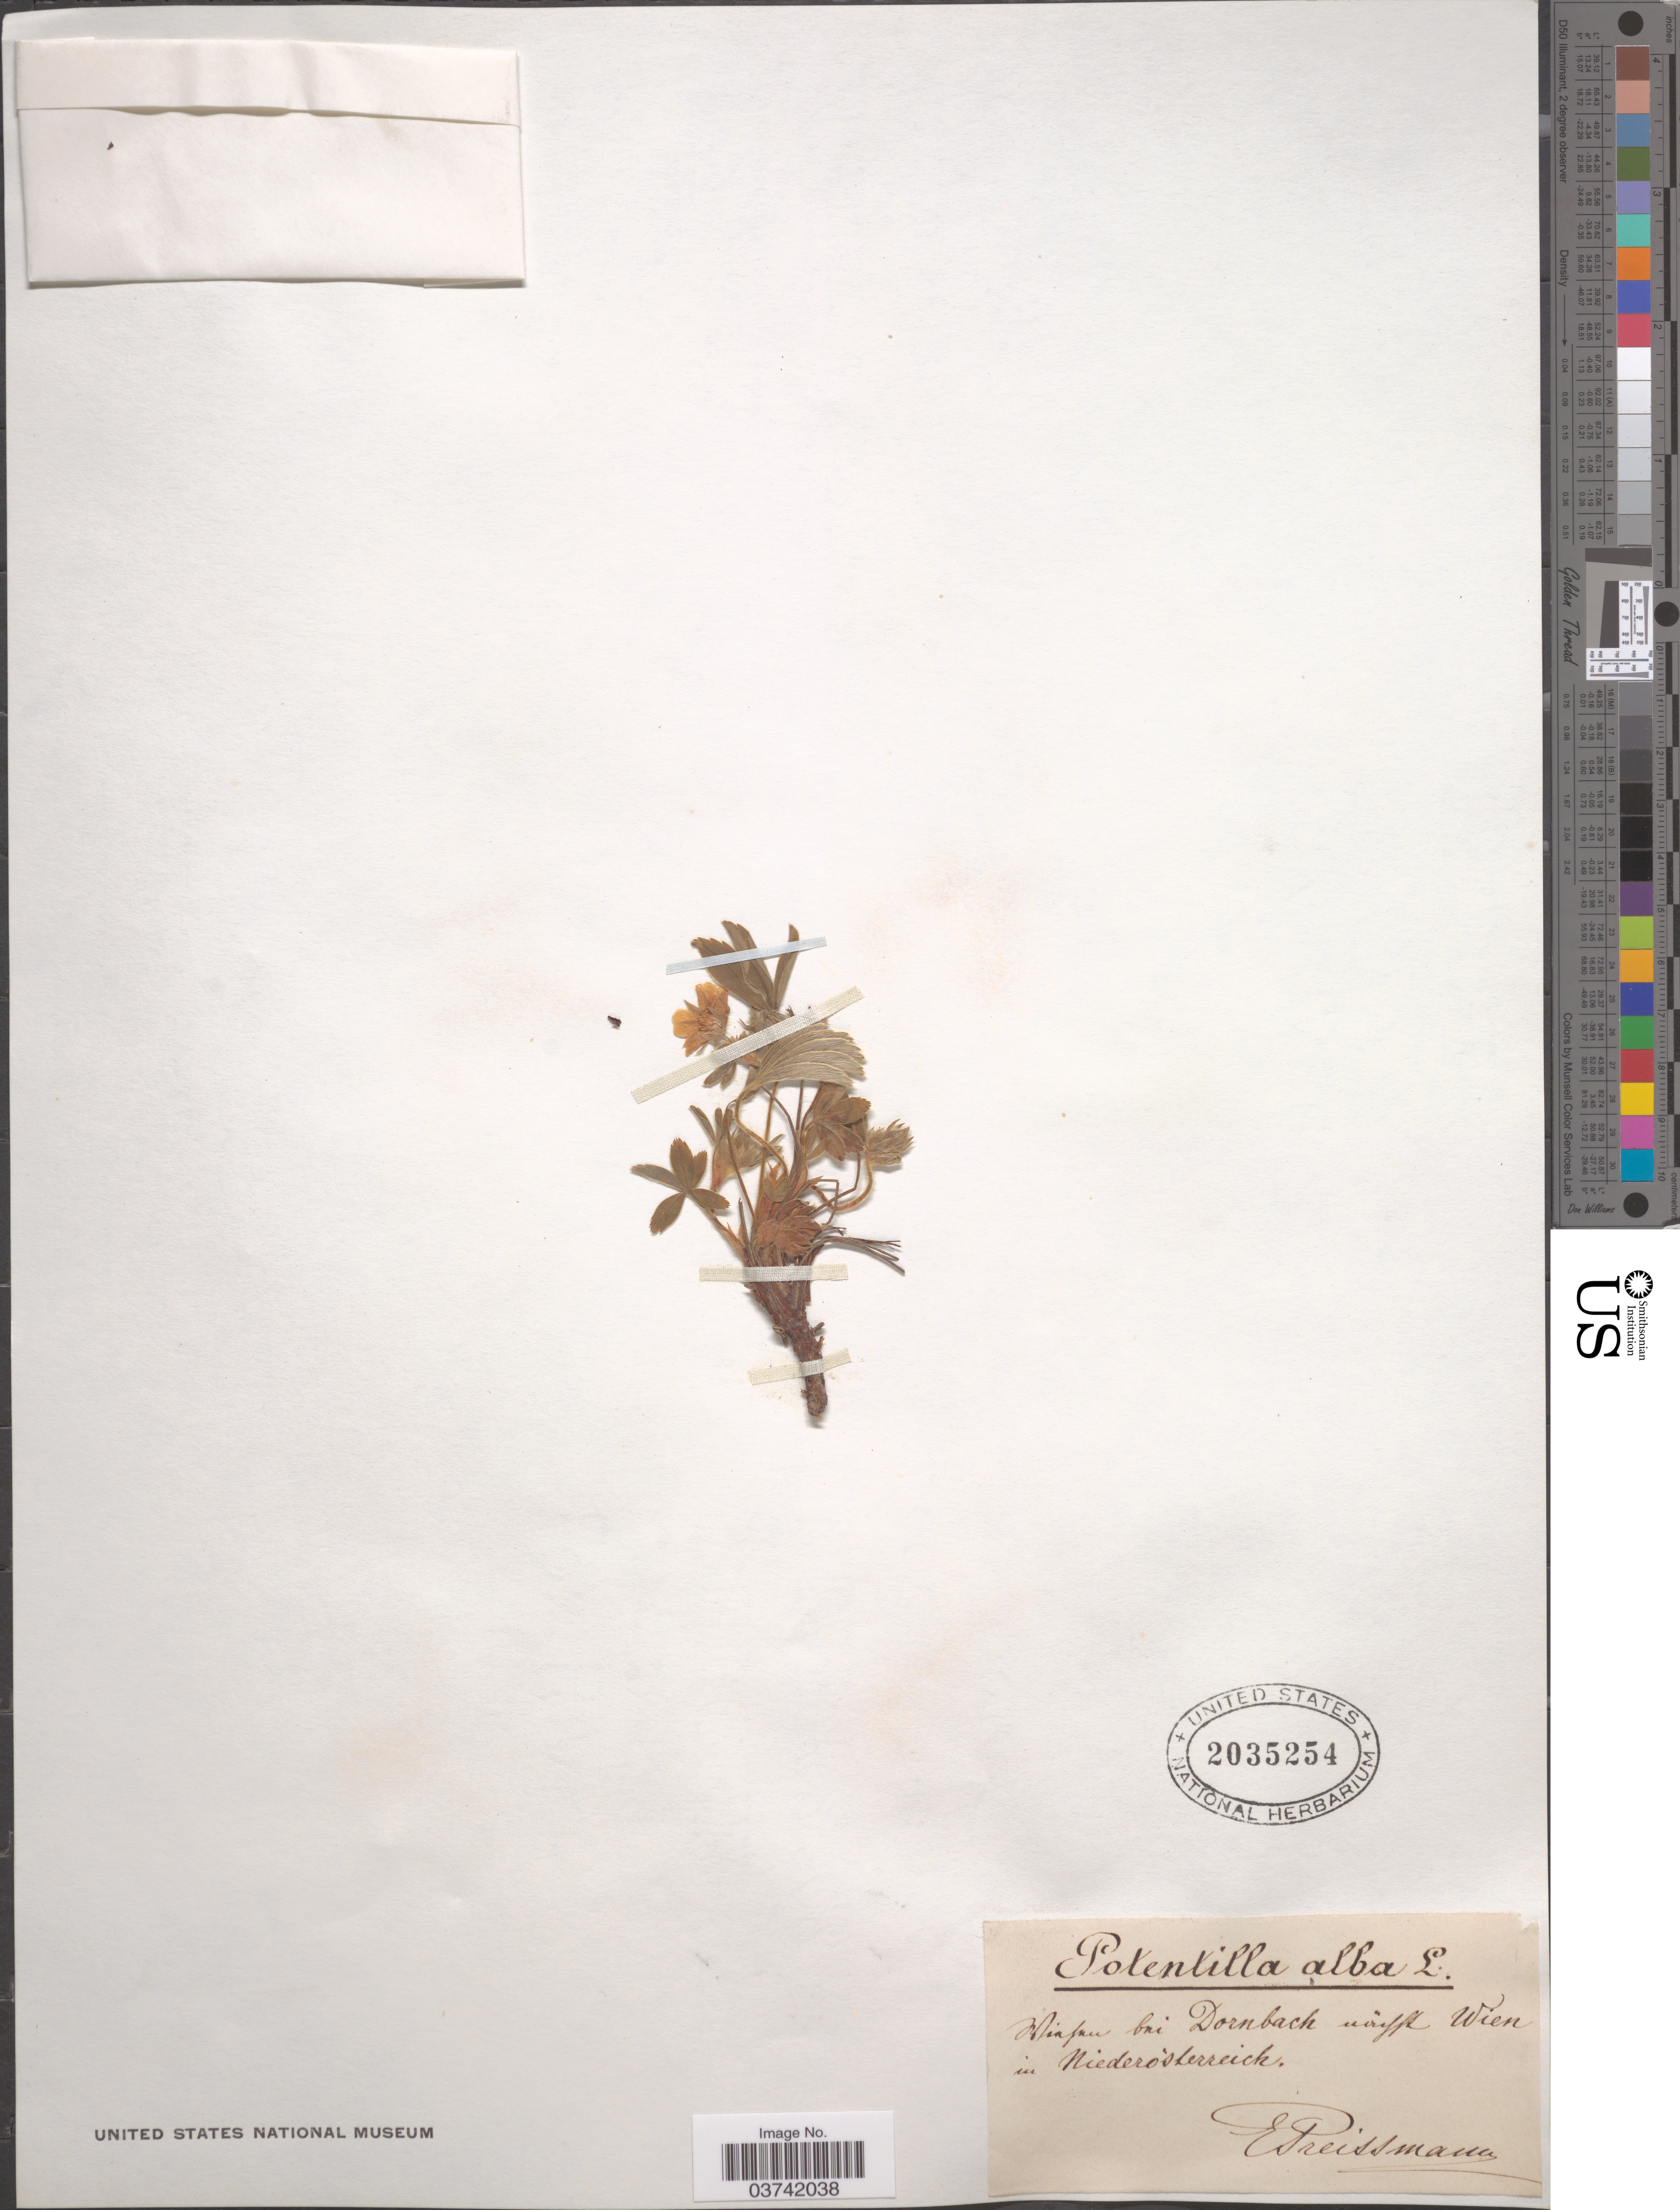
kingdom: Plantae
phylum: Tracheophyta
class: Magnoliopsida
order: Rosales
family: Rosaceae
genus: Potentilla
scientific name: Potentilla alba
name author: L.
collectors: E. Preissmann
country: Austria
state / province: Wien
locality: [illegible text] bei Dornbach [illegible text] Wien in Niederösterreich.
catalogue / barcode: US 2035254